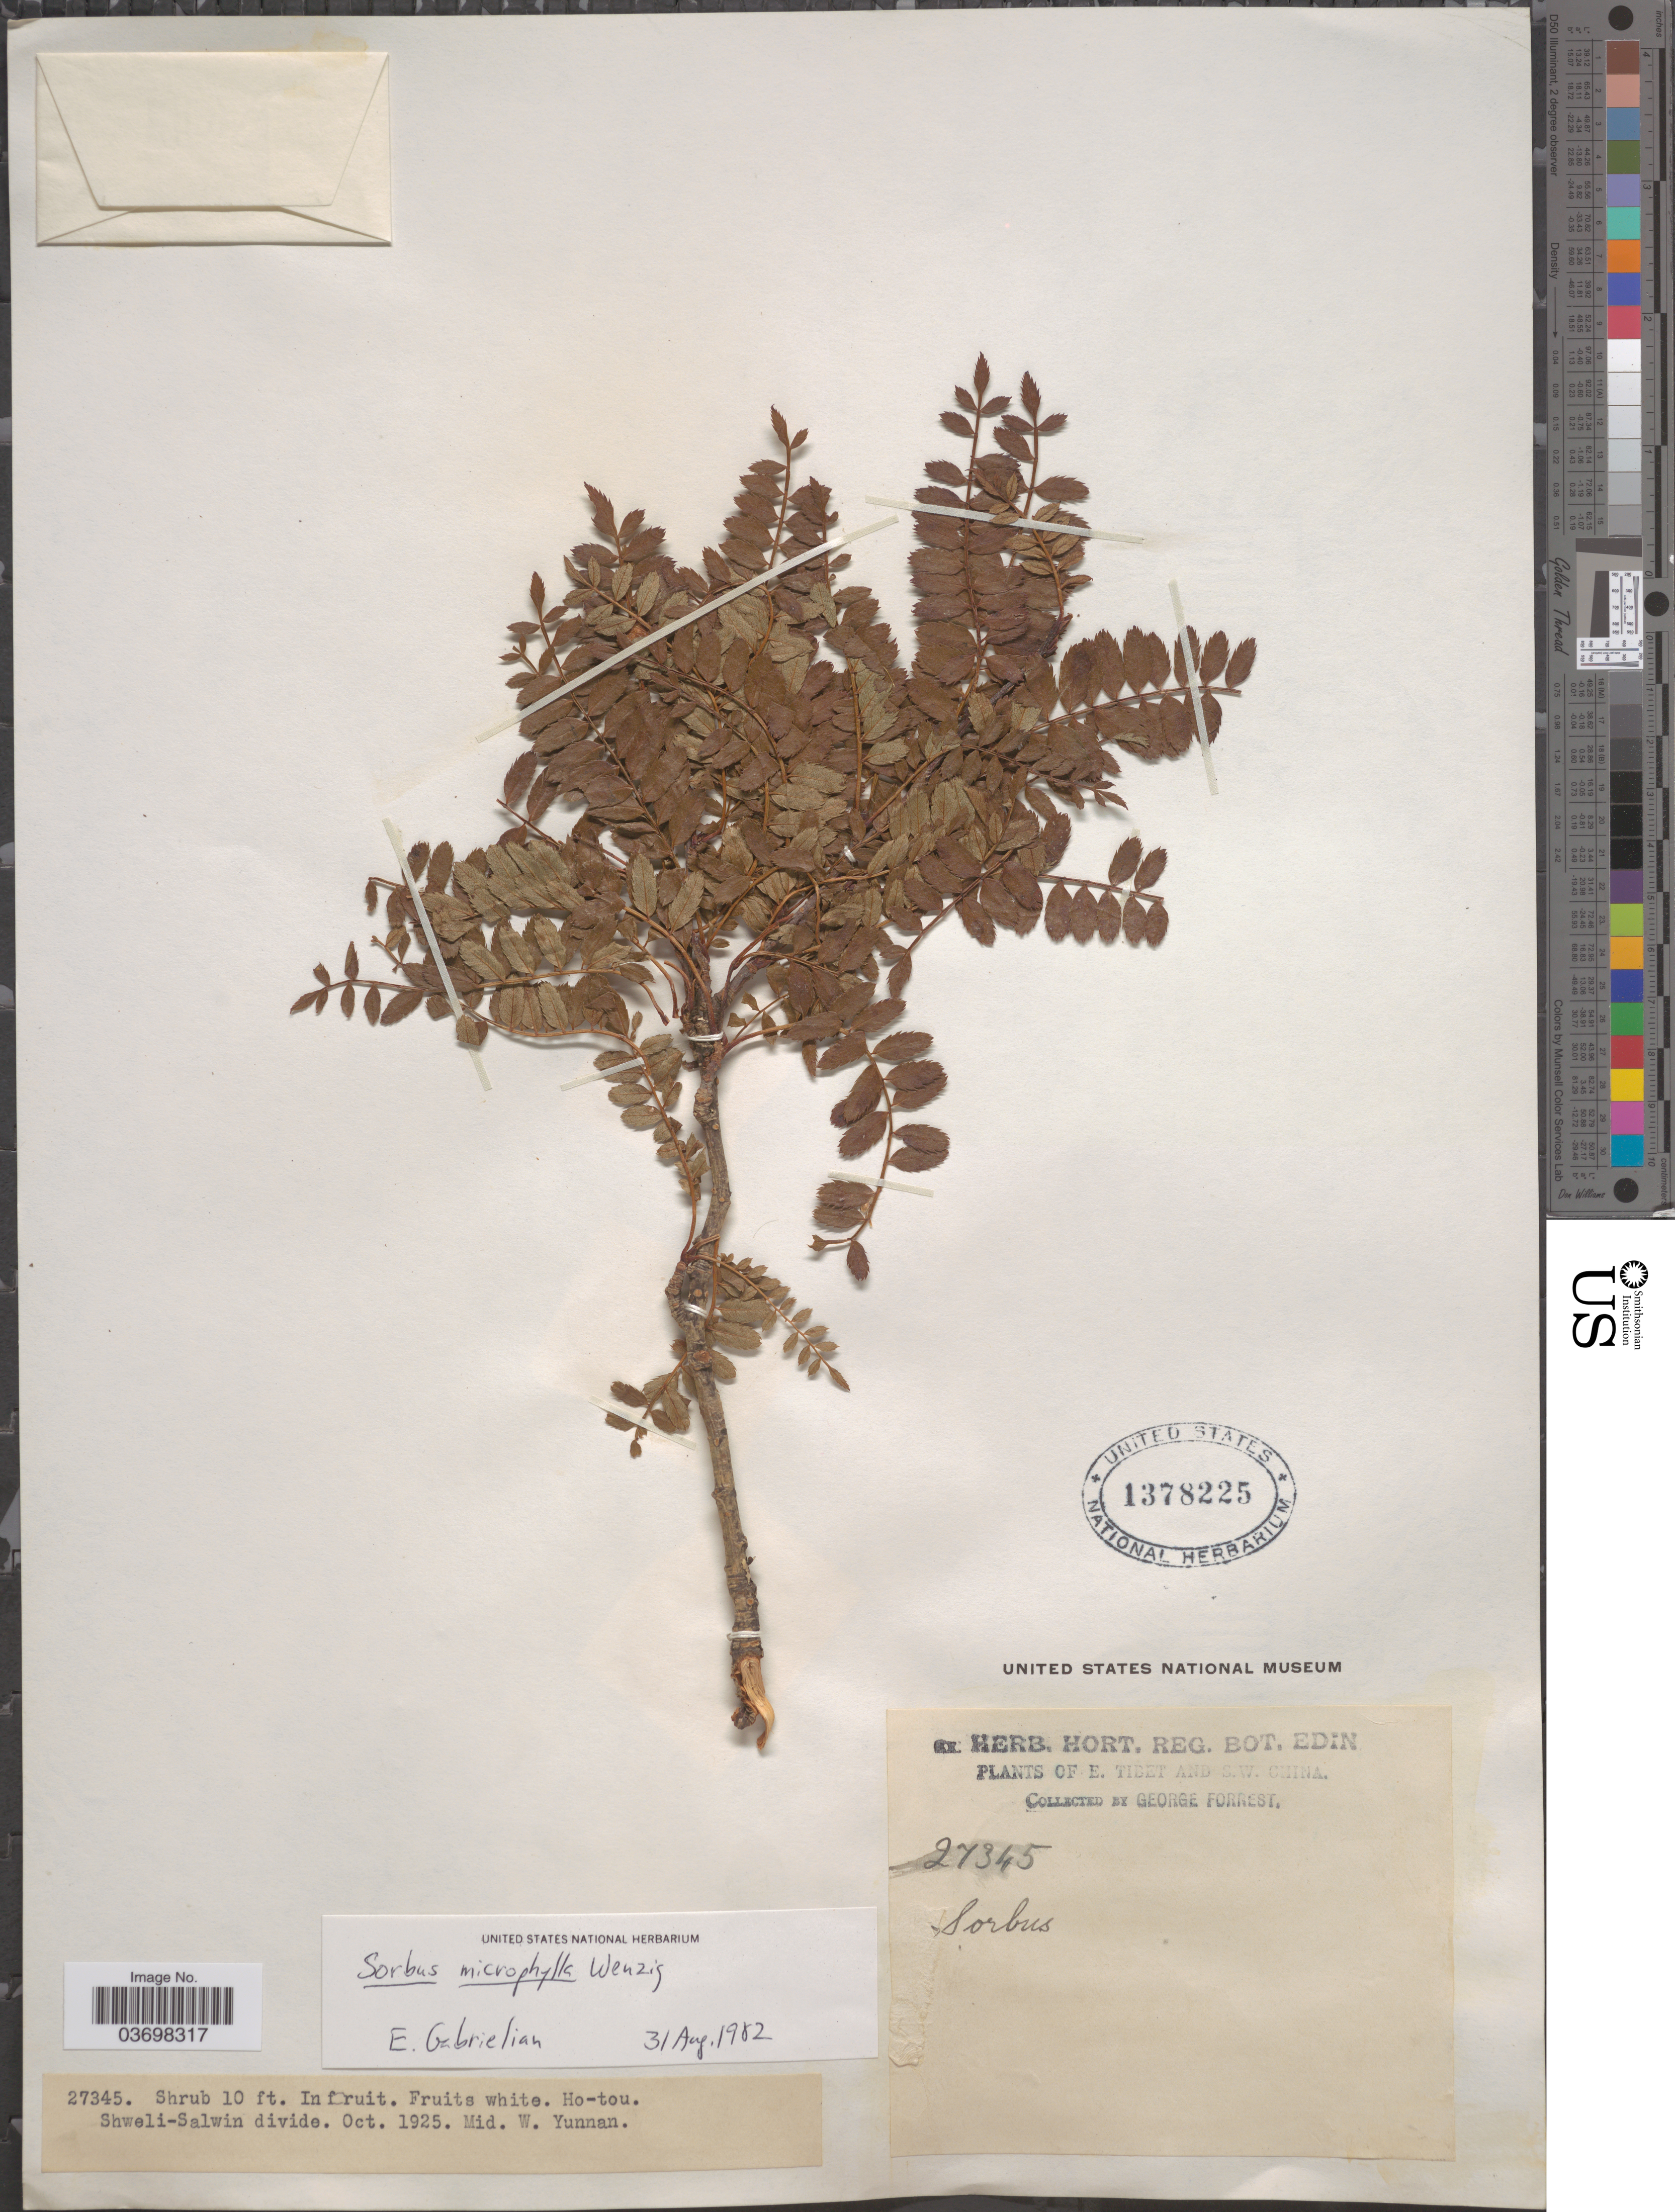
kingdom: Plantae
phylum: Tracheophyta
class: Magnoliopsida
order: Rosales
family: Rosaceae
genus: Sorbus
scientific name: Sorbus microphylla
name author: (Wall. ex Hook. f.) Wenz.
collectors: G. Forrest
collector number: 27345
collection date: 1925-10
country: China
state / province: Yunnan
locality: S.W. China. Ho-tou. Shweli-Salwin divide. Mid. W. Yunnan.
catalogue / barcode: US 1378225